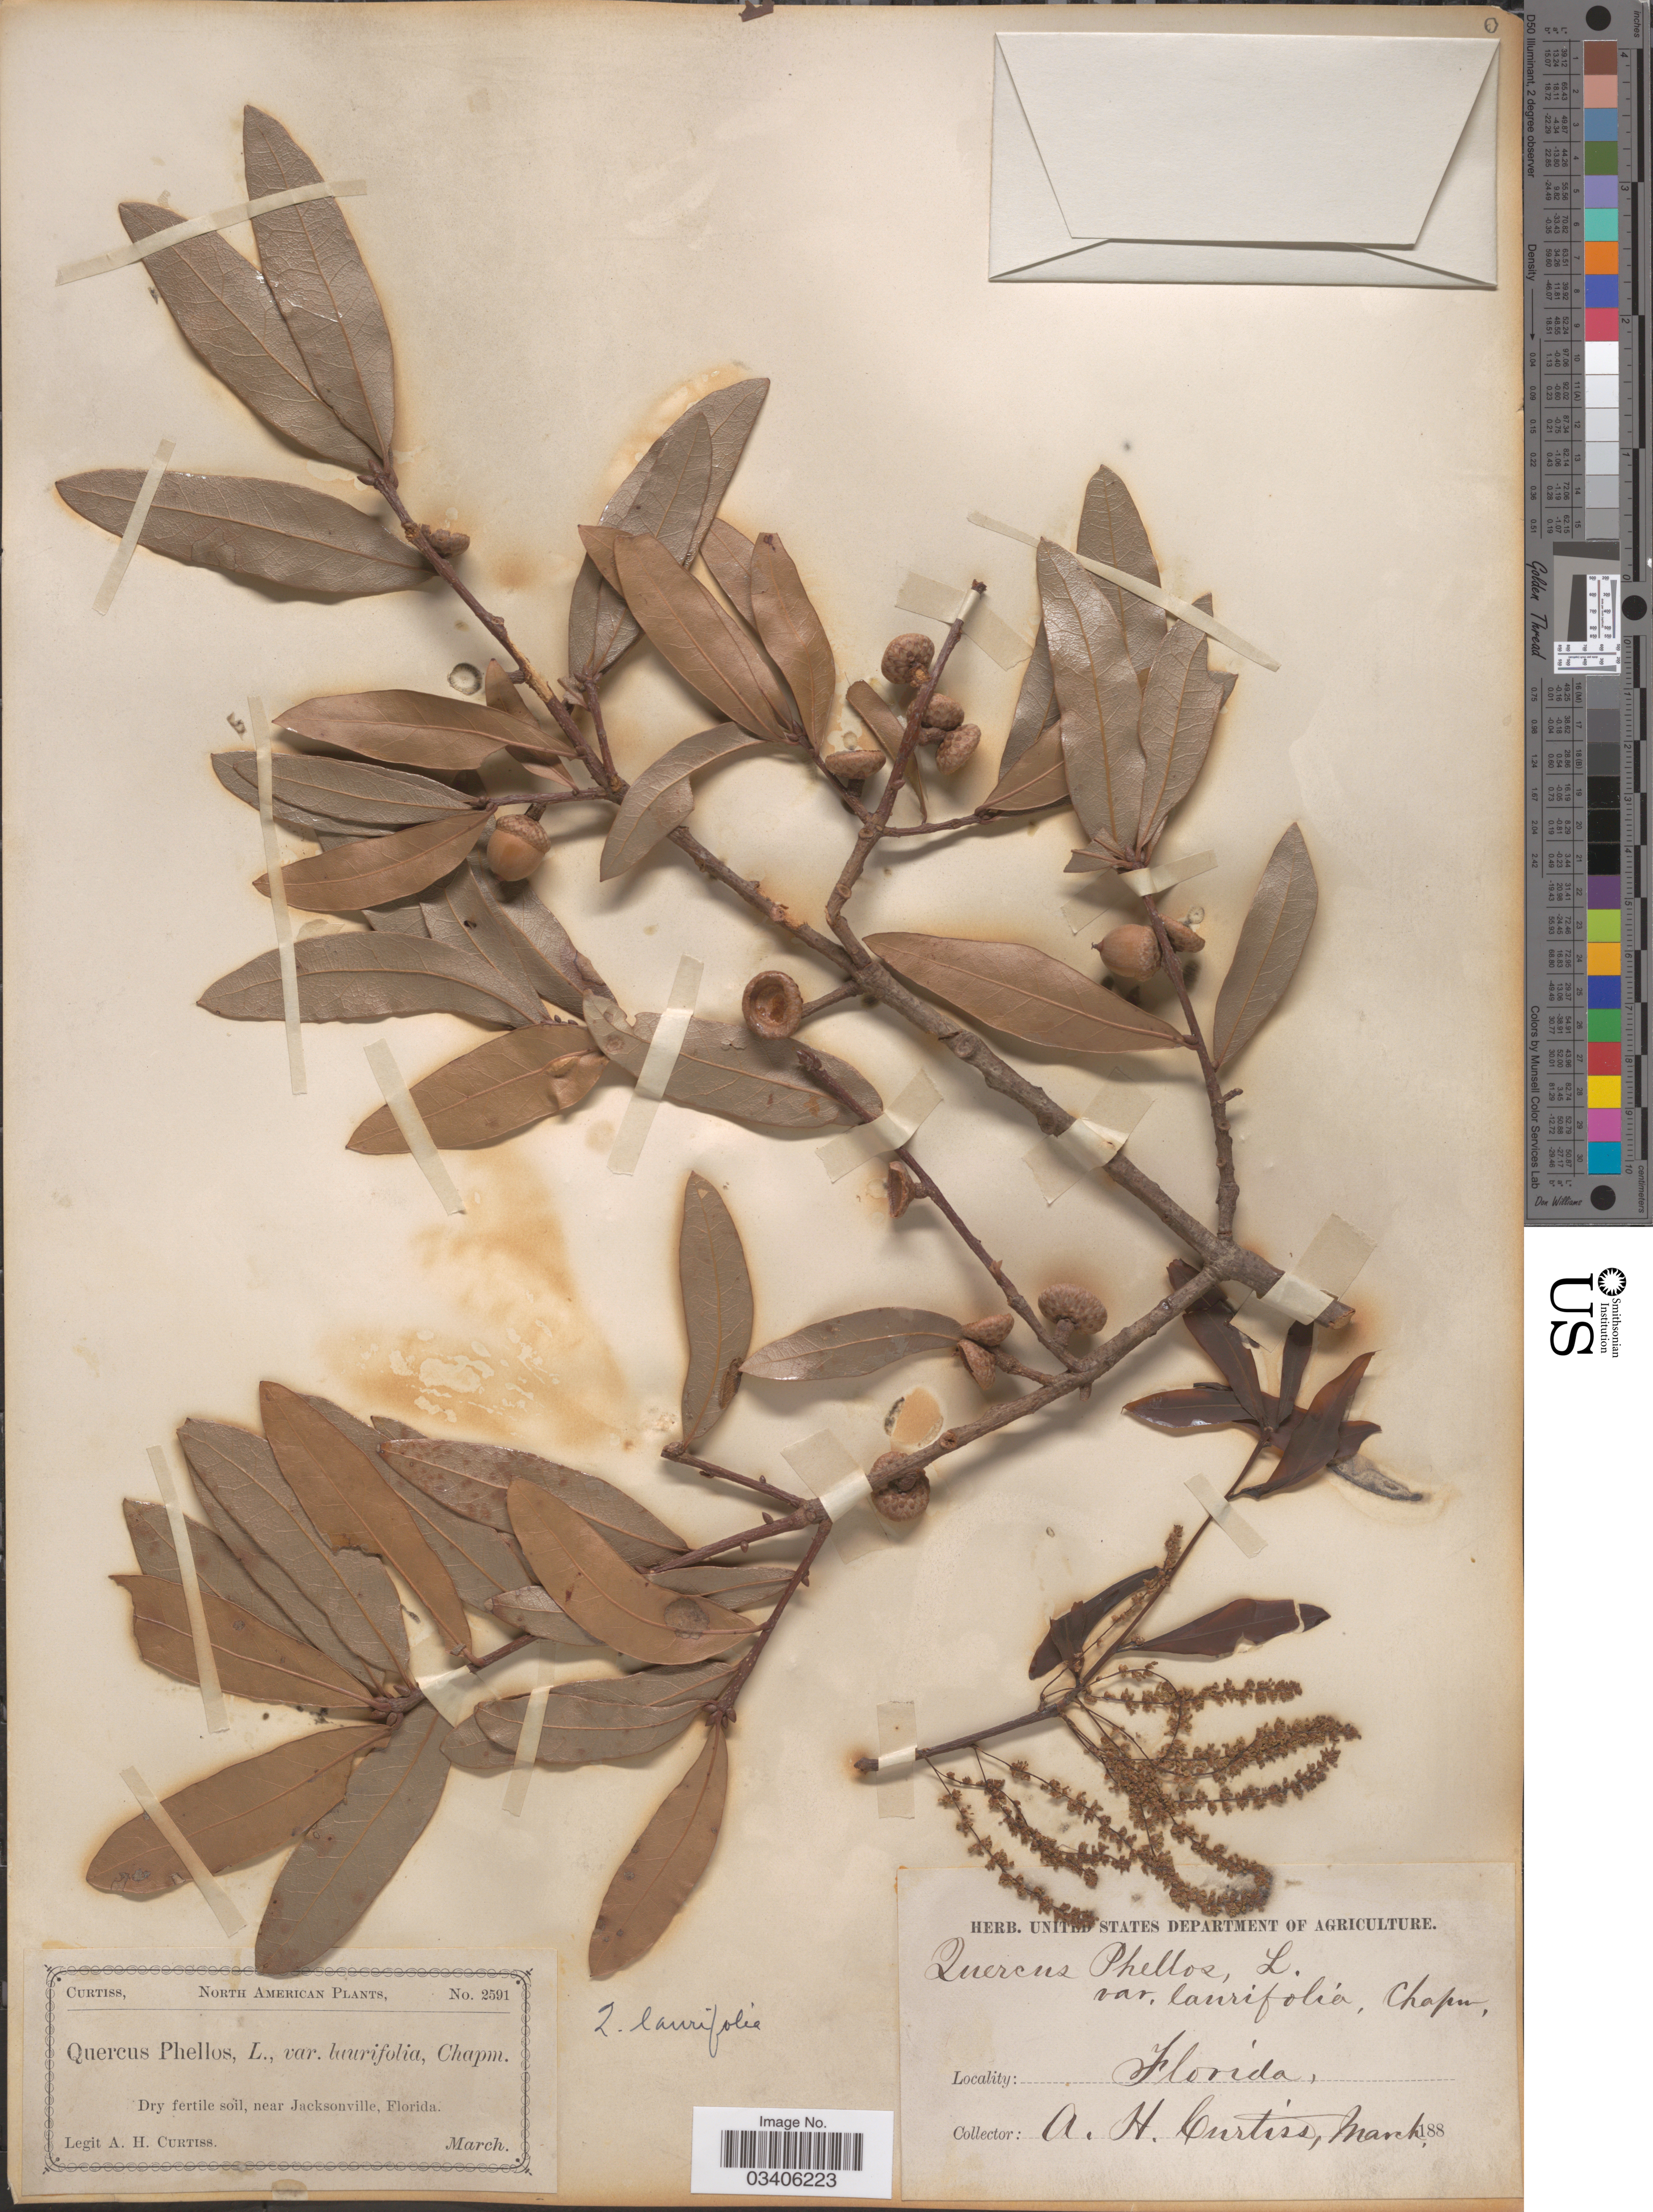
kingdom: Plantae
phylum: Tracheophyta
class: Magnoliopsida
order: Fagales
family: Fagaceae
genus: Quercus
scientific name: Quercus laurifolia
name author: Michx.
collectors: A. H. Curtiss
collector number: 2591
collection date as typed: March 188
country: United States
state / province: Florida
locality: Near Jacksonville.